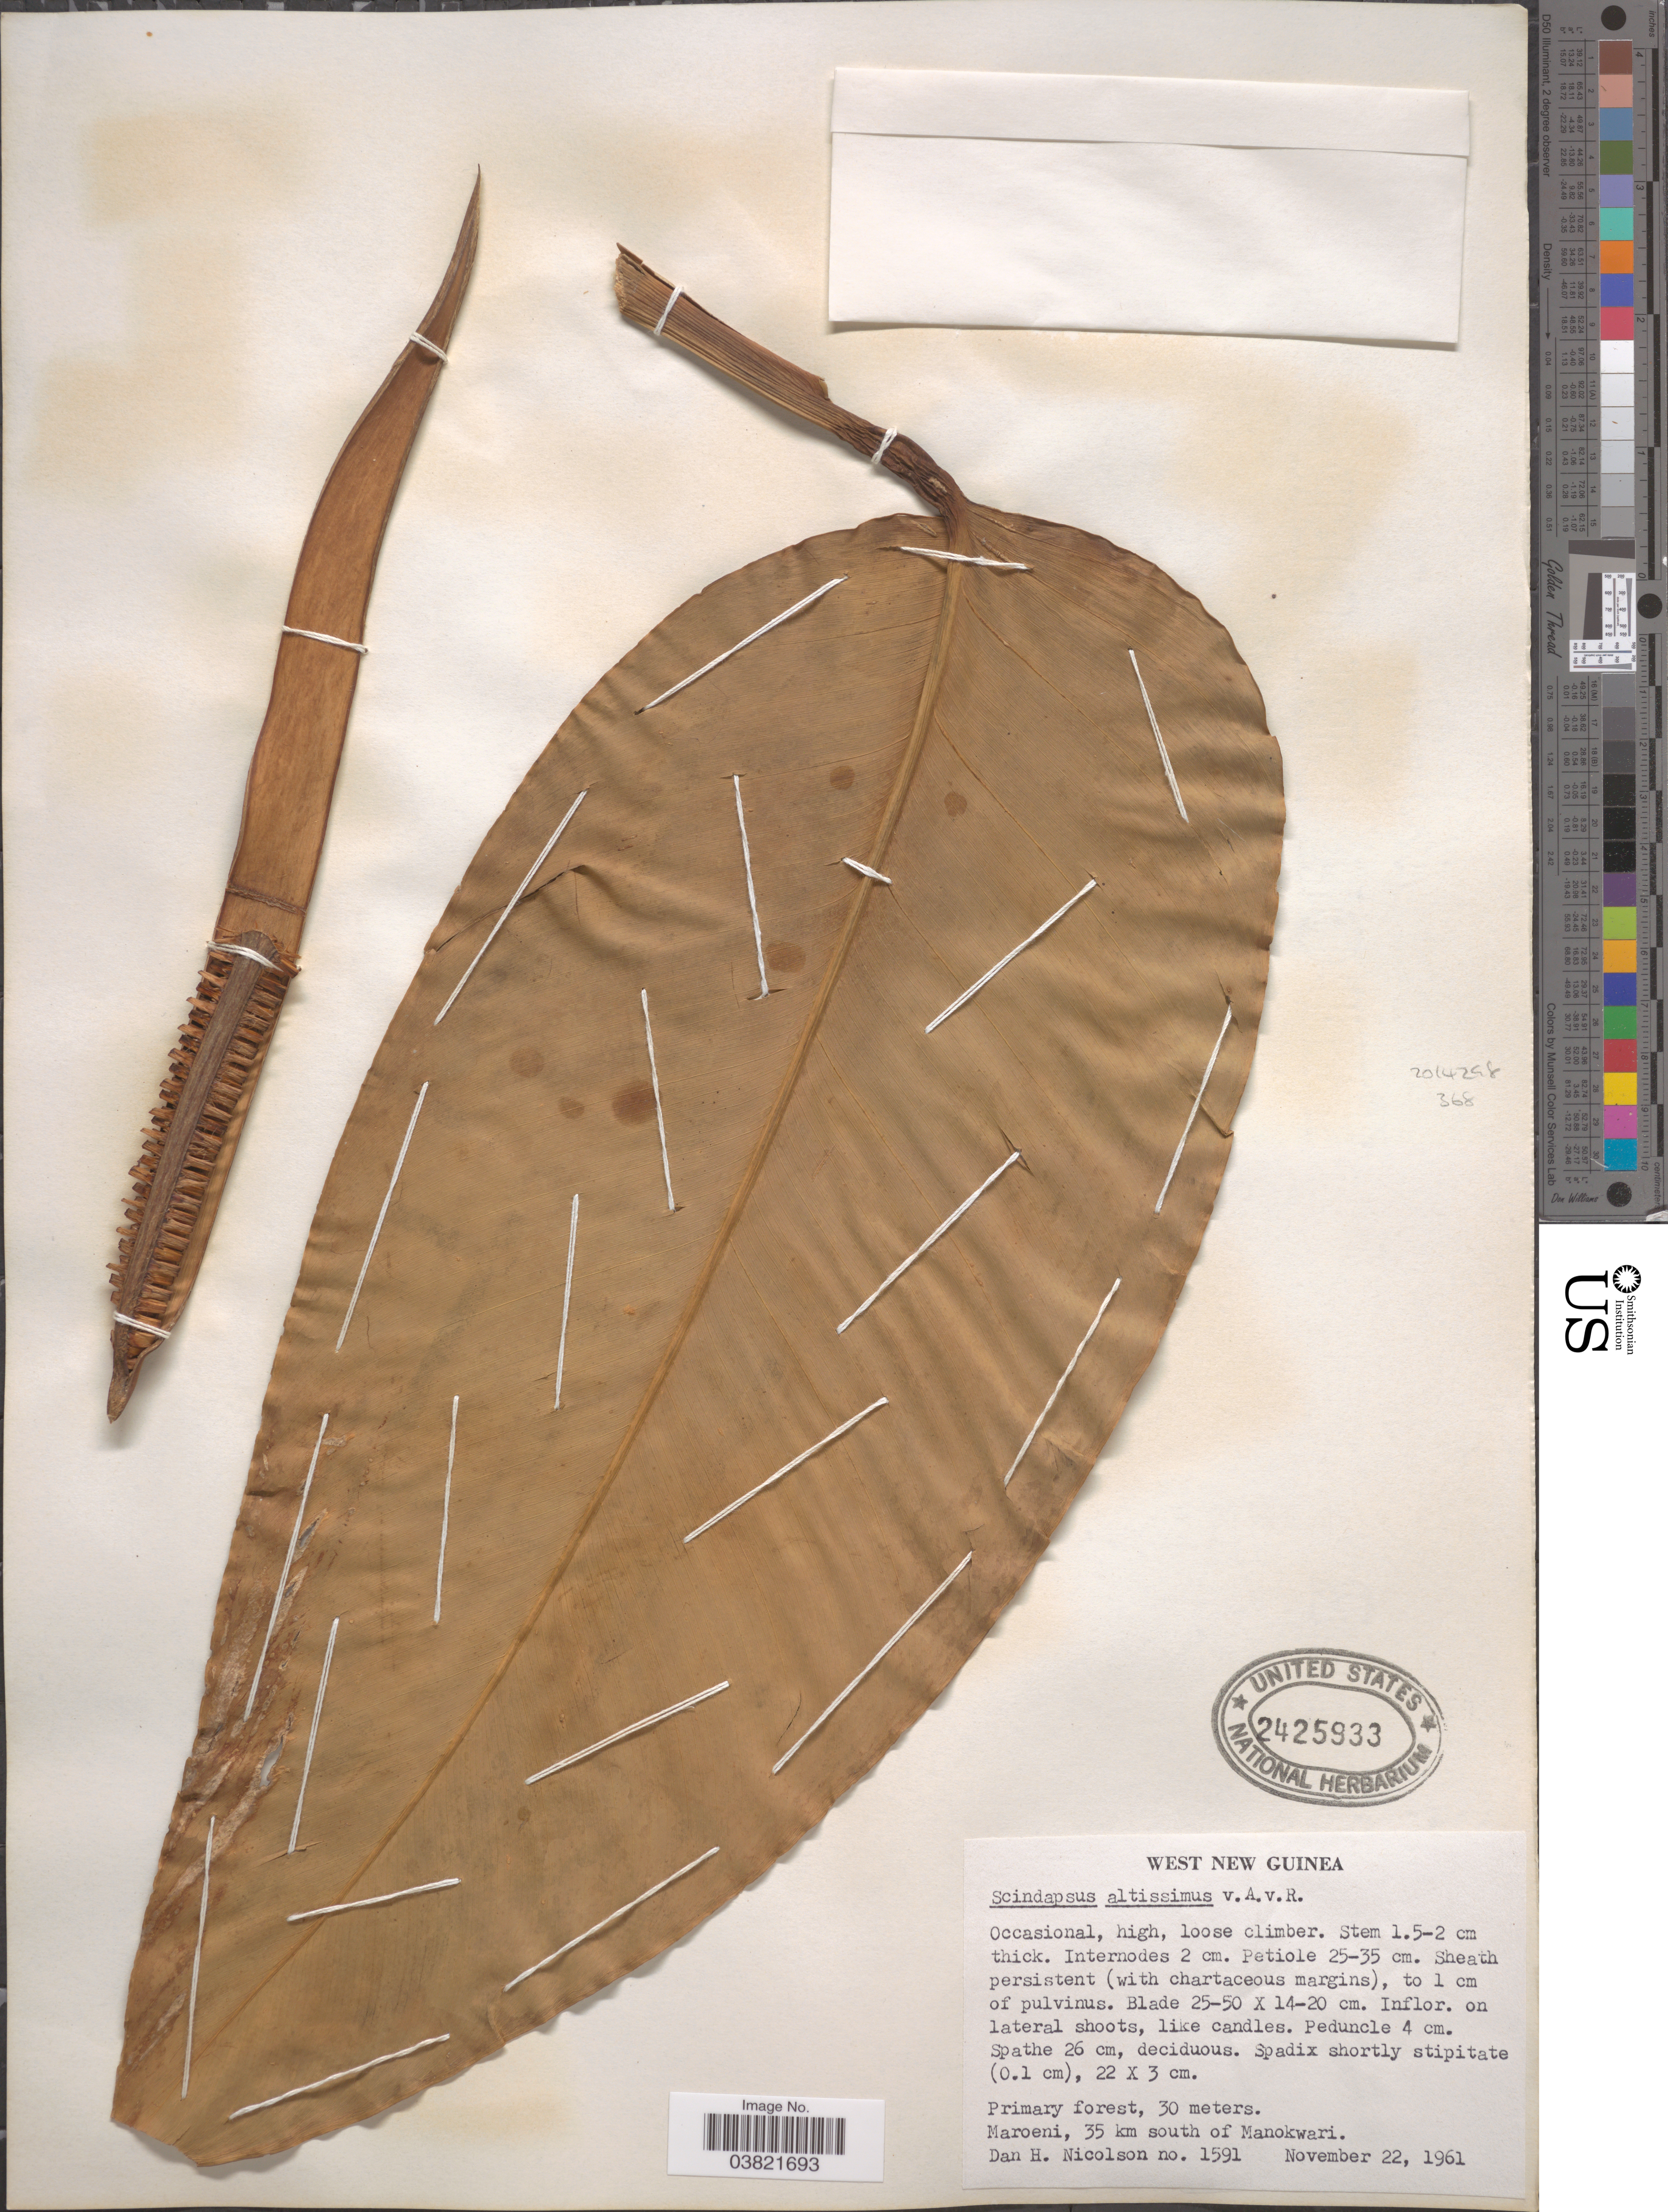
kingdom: Plantae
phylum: Tracheophyta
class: Liliopsida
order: Alismatales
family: Araceae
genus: Scindapsus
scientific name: Scindapsus altissimus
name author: Alderw.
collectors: D. H. Nicolson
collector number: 1591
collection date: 1961-11-22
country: Indonesia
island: New Guinea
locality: West New Guinea. Primary forest, Maroeni, 35 km south of Manokwari.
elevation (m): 30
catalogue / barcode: US 2425933